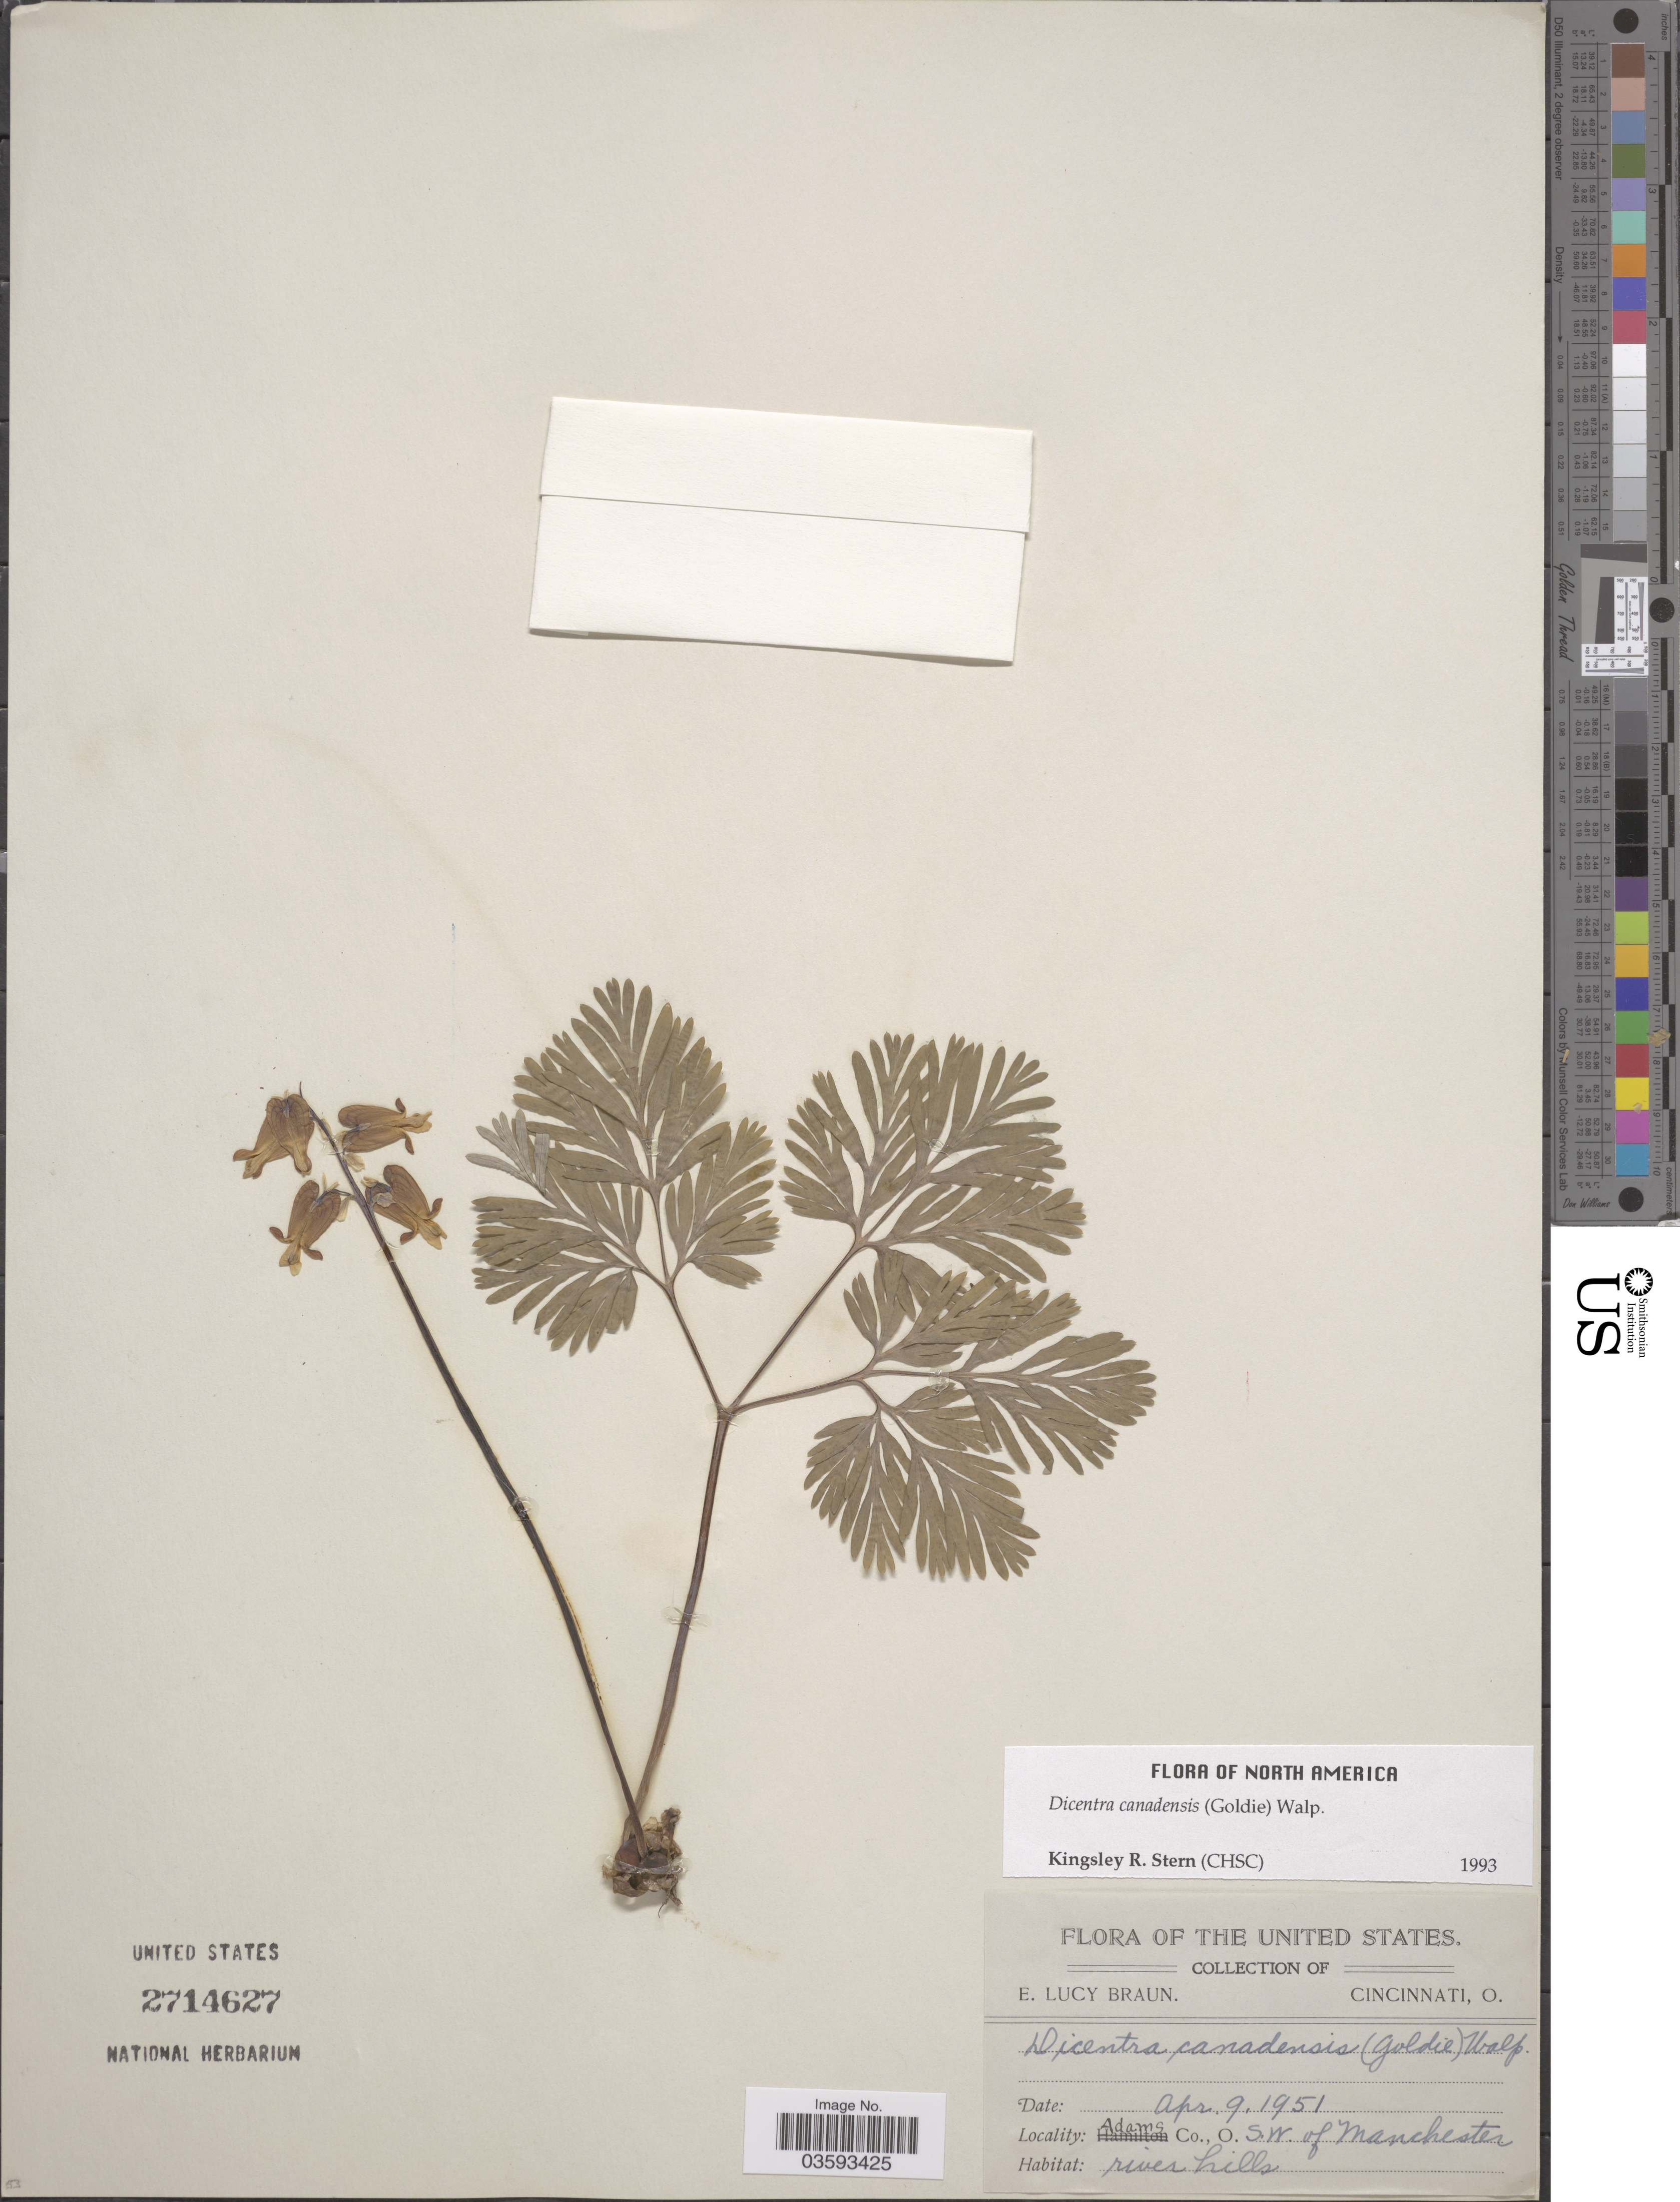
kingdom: Plantae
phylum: Tracheophyta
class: Magnoliopsida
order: Ranunculales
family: Papaveraceae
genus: Dicentra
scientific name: Dicentra canadensis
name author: (Goldie) Walp.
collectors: E. L. Braun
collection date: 1951-04-09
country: United States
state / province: Ohio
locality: Adams Co., S.W of Manchester. River hills.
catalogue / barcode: US 2714627